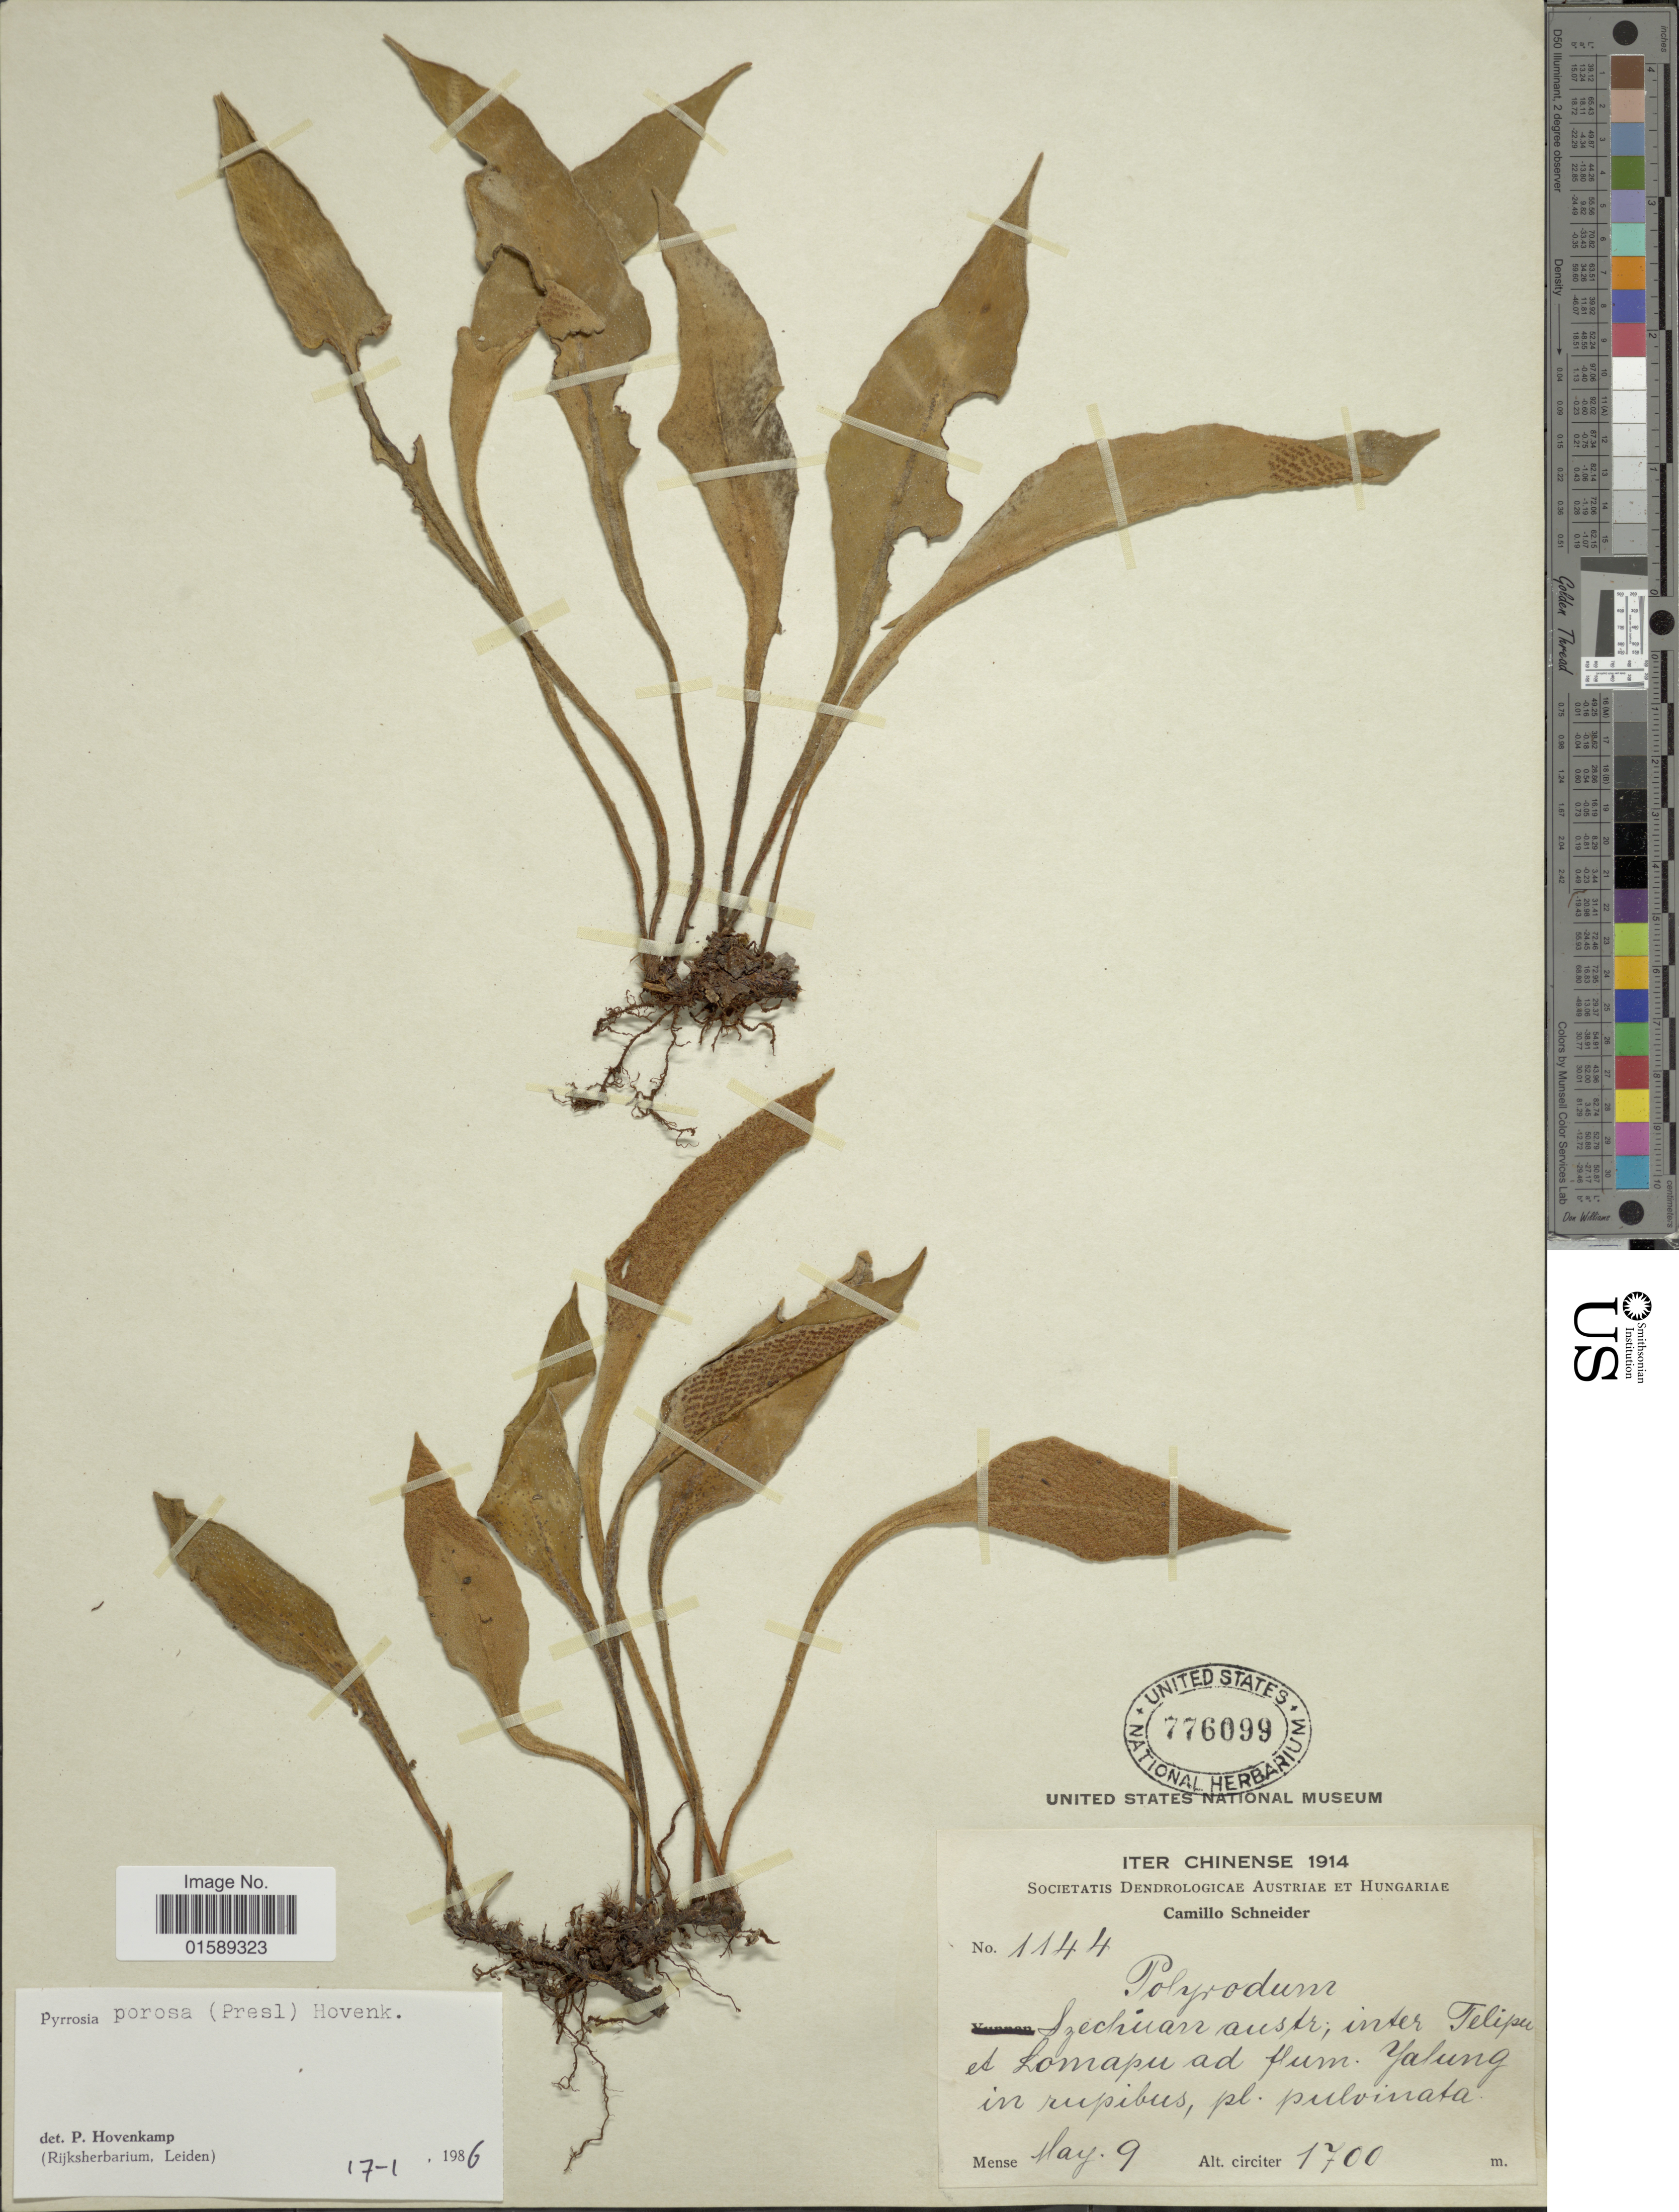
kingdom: Plantae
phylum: Tracheophyta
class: Polypodiopsida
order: Polypodiales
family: Polypodiaceae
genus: Pyrrosia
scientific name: Pyrrosia porosa var. porosa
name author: (C. Presl) Hovenkamp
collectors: C. K. Schneider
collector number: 1144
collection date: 1914-05-09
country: China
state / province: Sichuan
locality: Iter Chinense. Szechuan austr.; inter Flelipu et Lomapu ad flum. Yalung in rupibus. [interpreted]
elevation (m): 1700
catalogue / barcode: US 776099